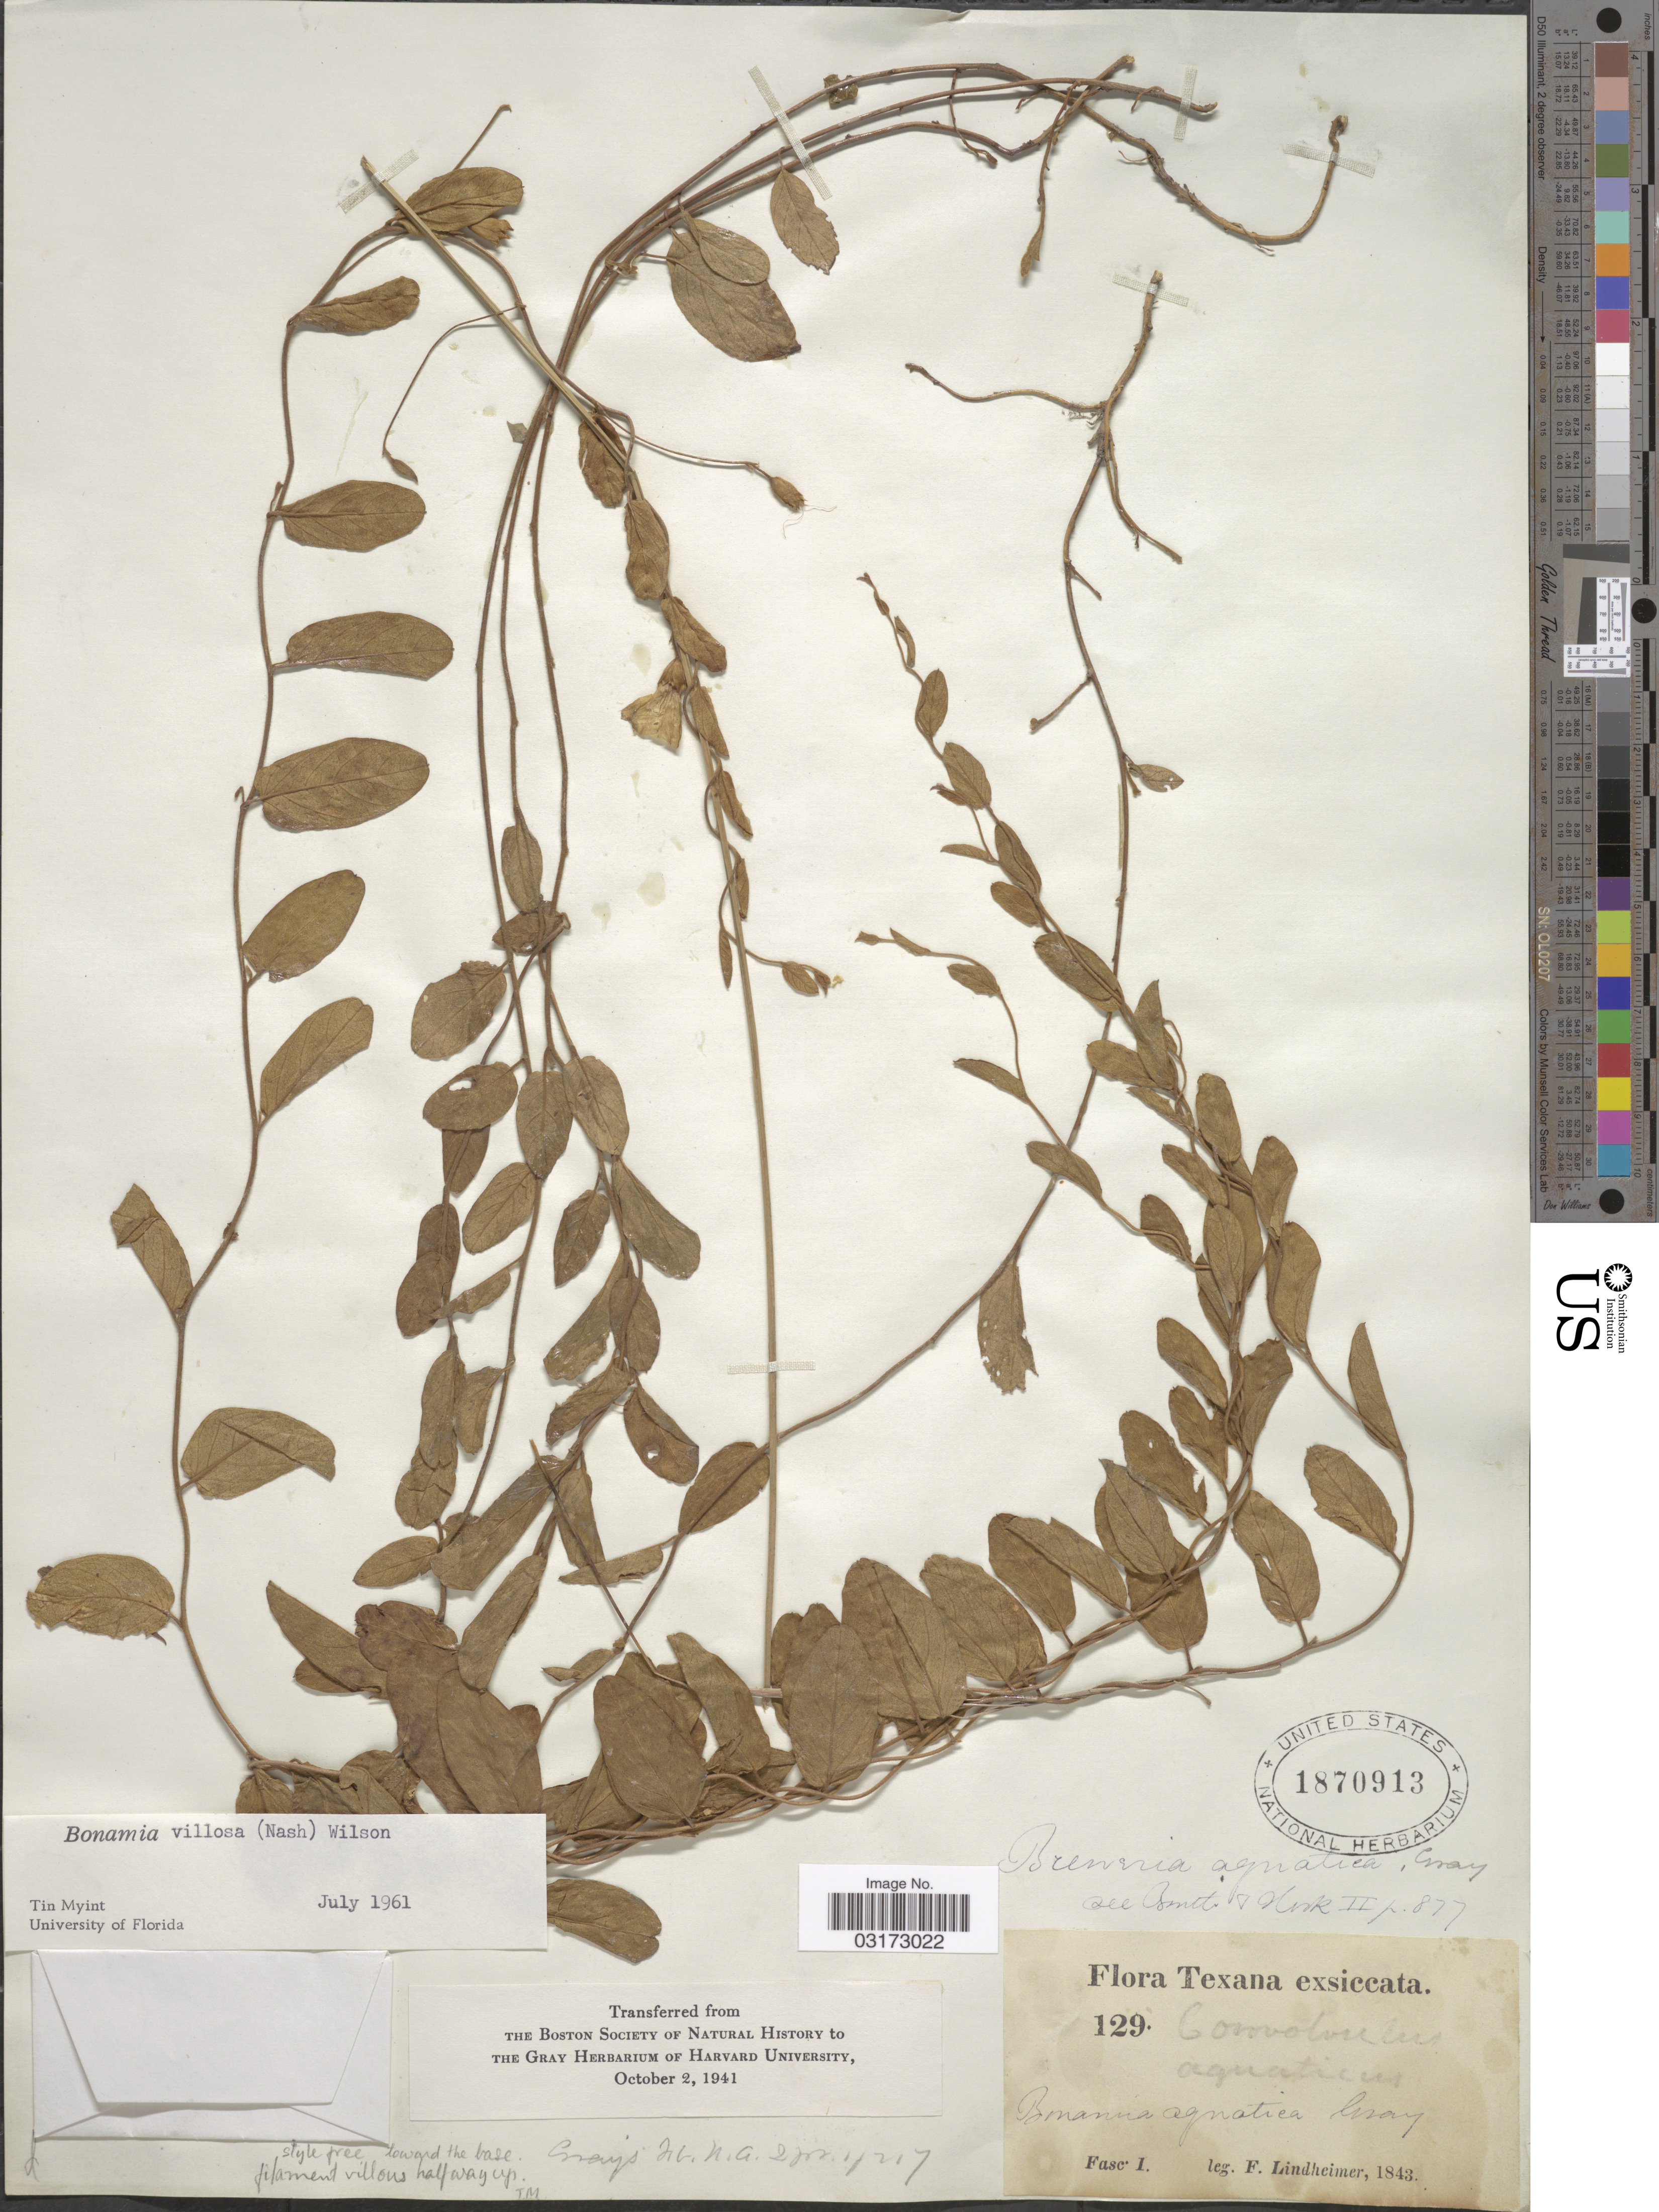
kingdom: Plantae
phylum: Tracheophyta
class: Magnoliopsida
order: Solanales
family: Convolvulaceae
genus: Stylisma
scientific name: Stylisma villosa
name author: (Nash) House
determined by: Strong, Mark T., (BOT), Smithsonian Institution - National Museum of Natural History (UNITED STATES)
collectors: F. Lindheimer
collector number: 129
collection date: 1843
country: United States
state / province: Texas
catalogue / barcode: US 1870913